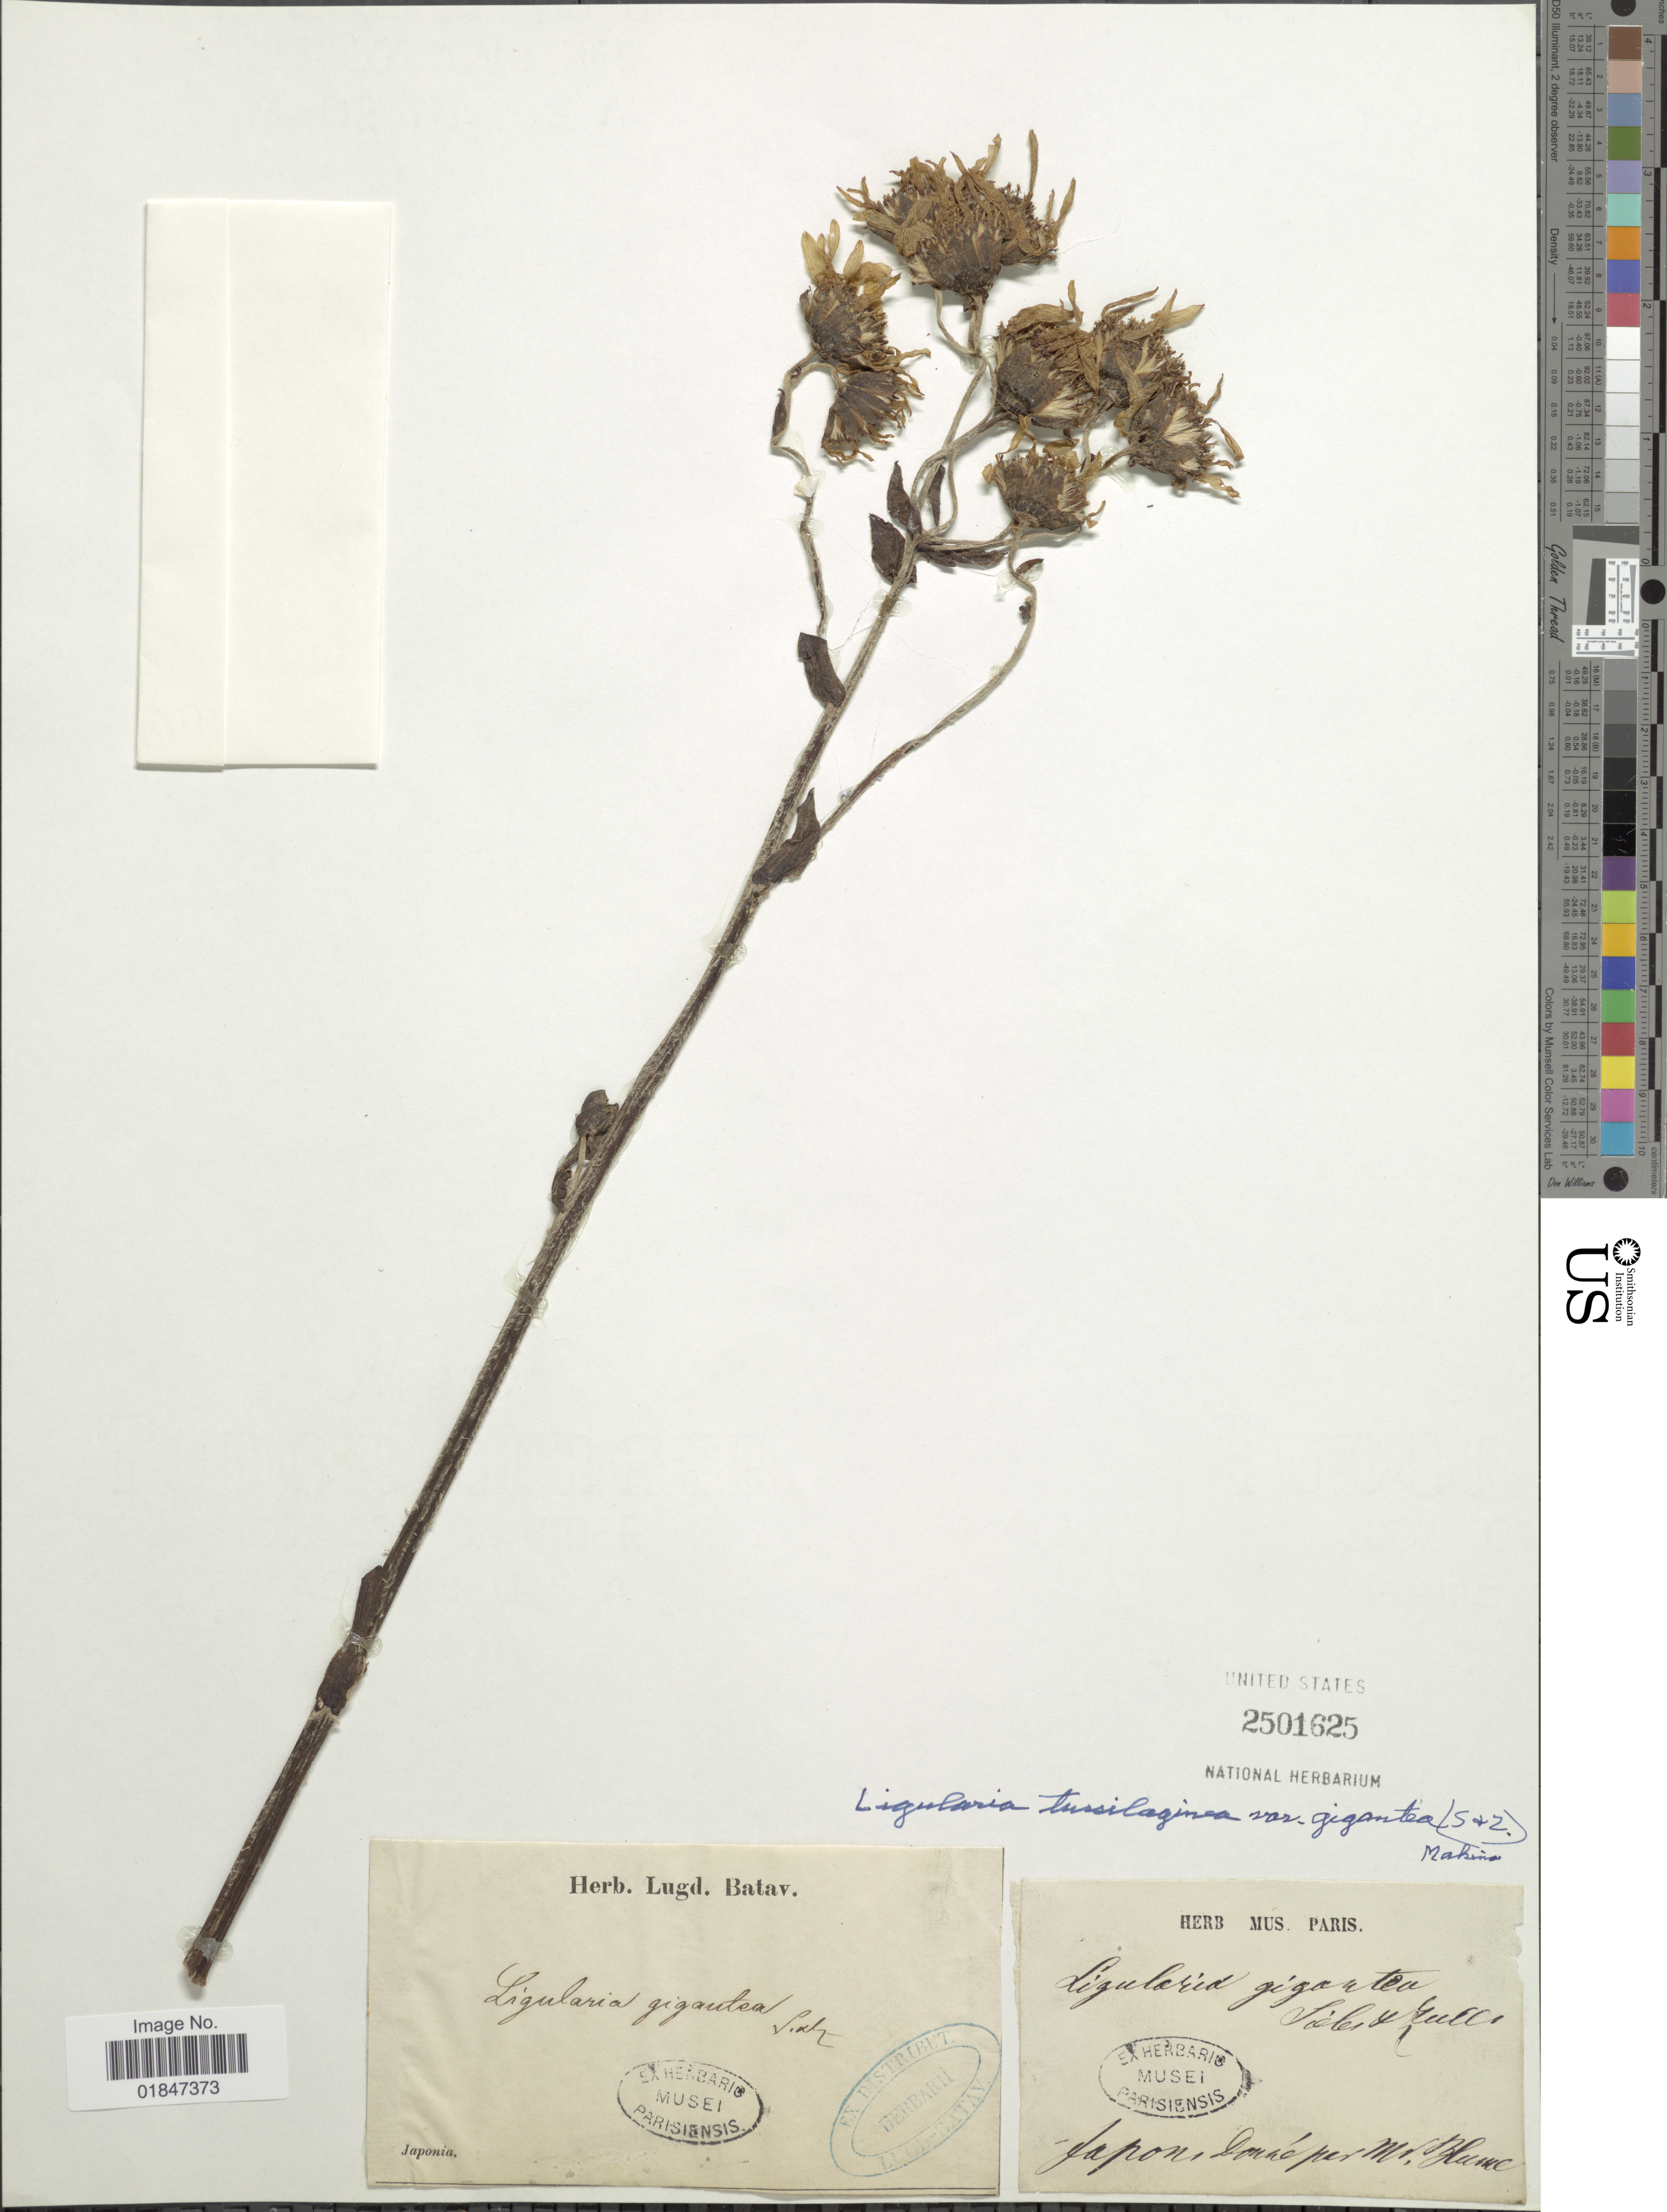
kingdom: Plantae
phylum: Tracheophyta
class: Magnoliopsida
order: Asterales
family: Asteraceae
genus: Farfugium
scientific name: Farfugium japonicum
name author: (L.) Kitam.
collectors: -. Blume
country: Japan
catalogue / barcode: US 2501625